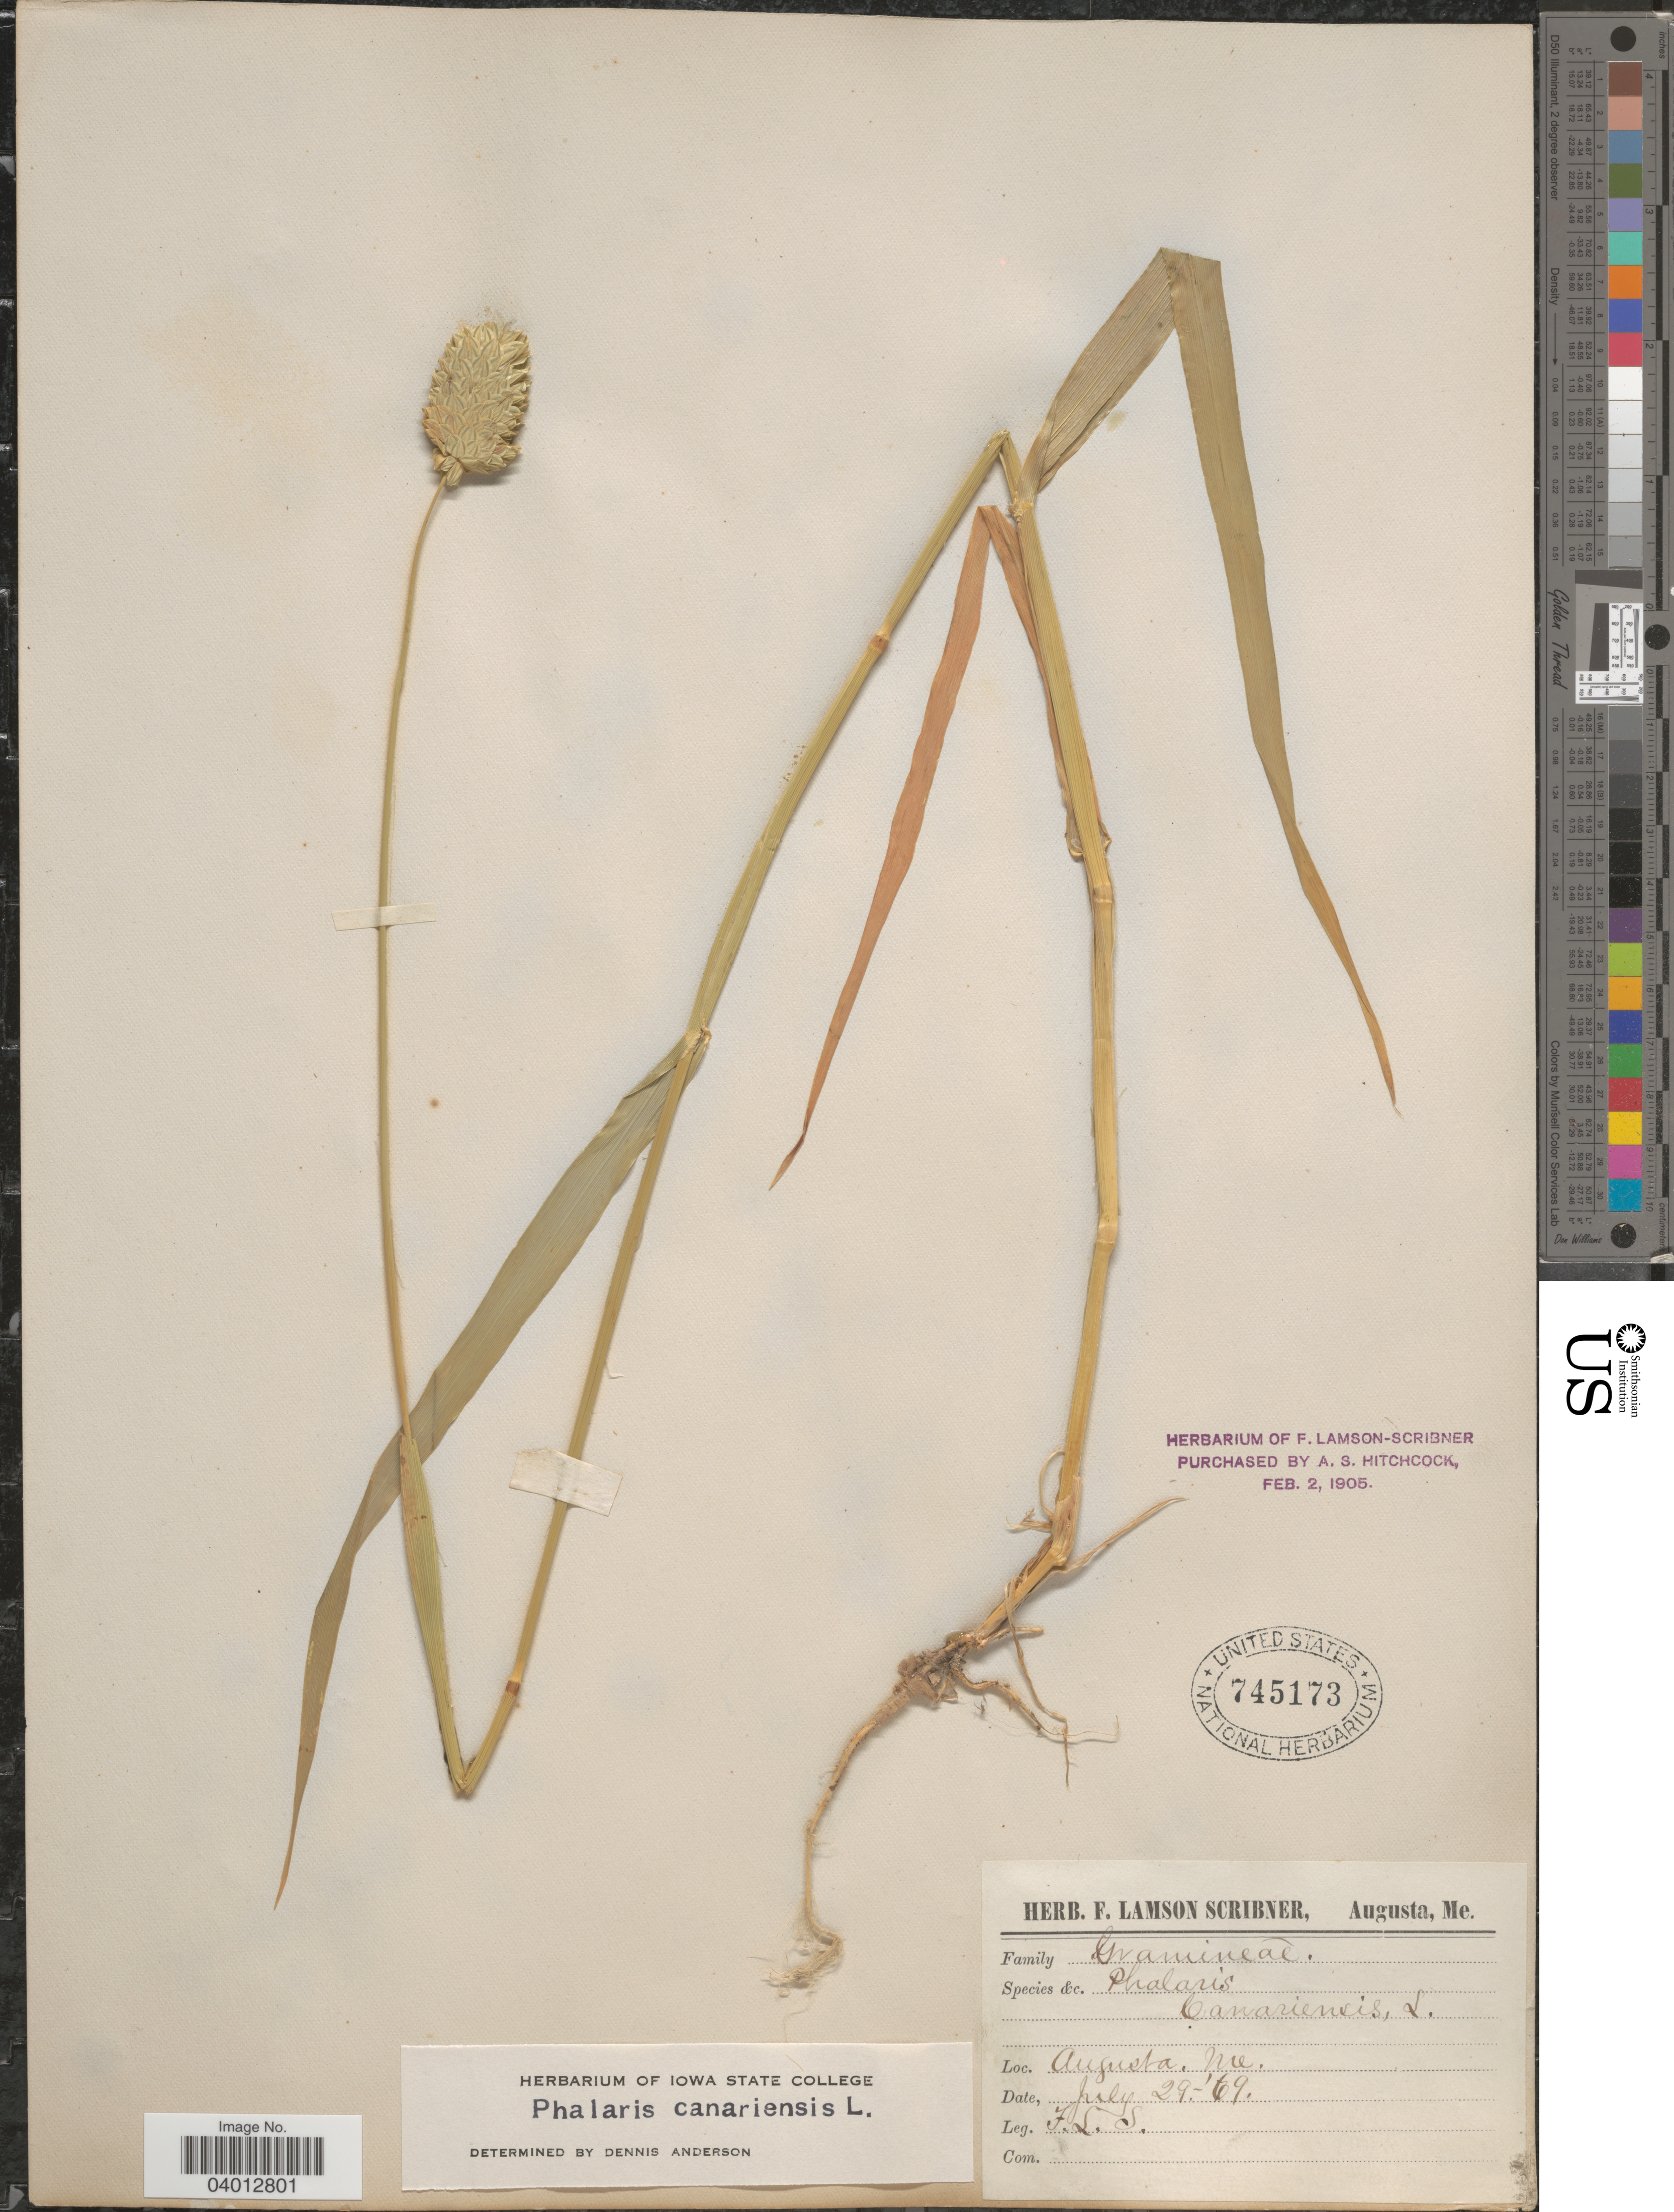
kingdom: Plantae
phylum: Tracheophyta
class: Liliopsida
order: Poales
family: Poaceae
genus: Phalaris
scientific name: Phalaris canariensis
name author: L.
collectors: F. Lamson-Scribner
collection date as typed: Transcribed d/m/y: 29/7/69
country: United States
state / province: Maine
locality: Augusta.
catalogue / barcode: US 745173